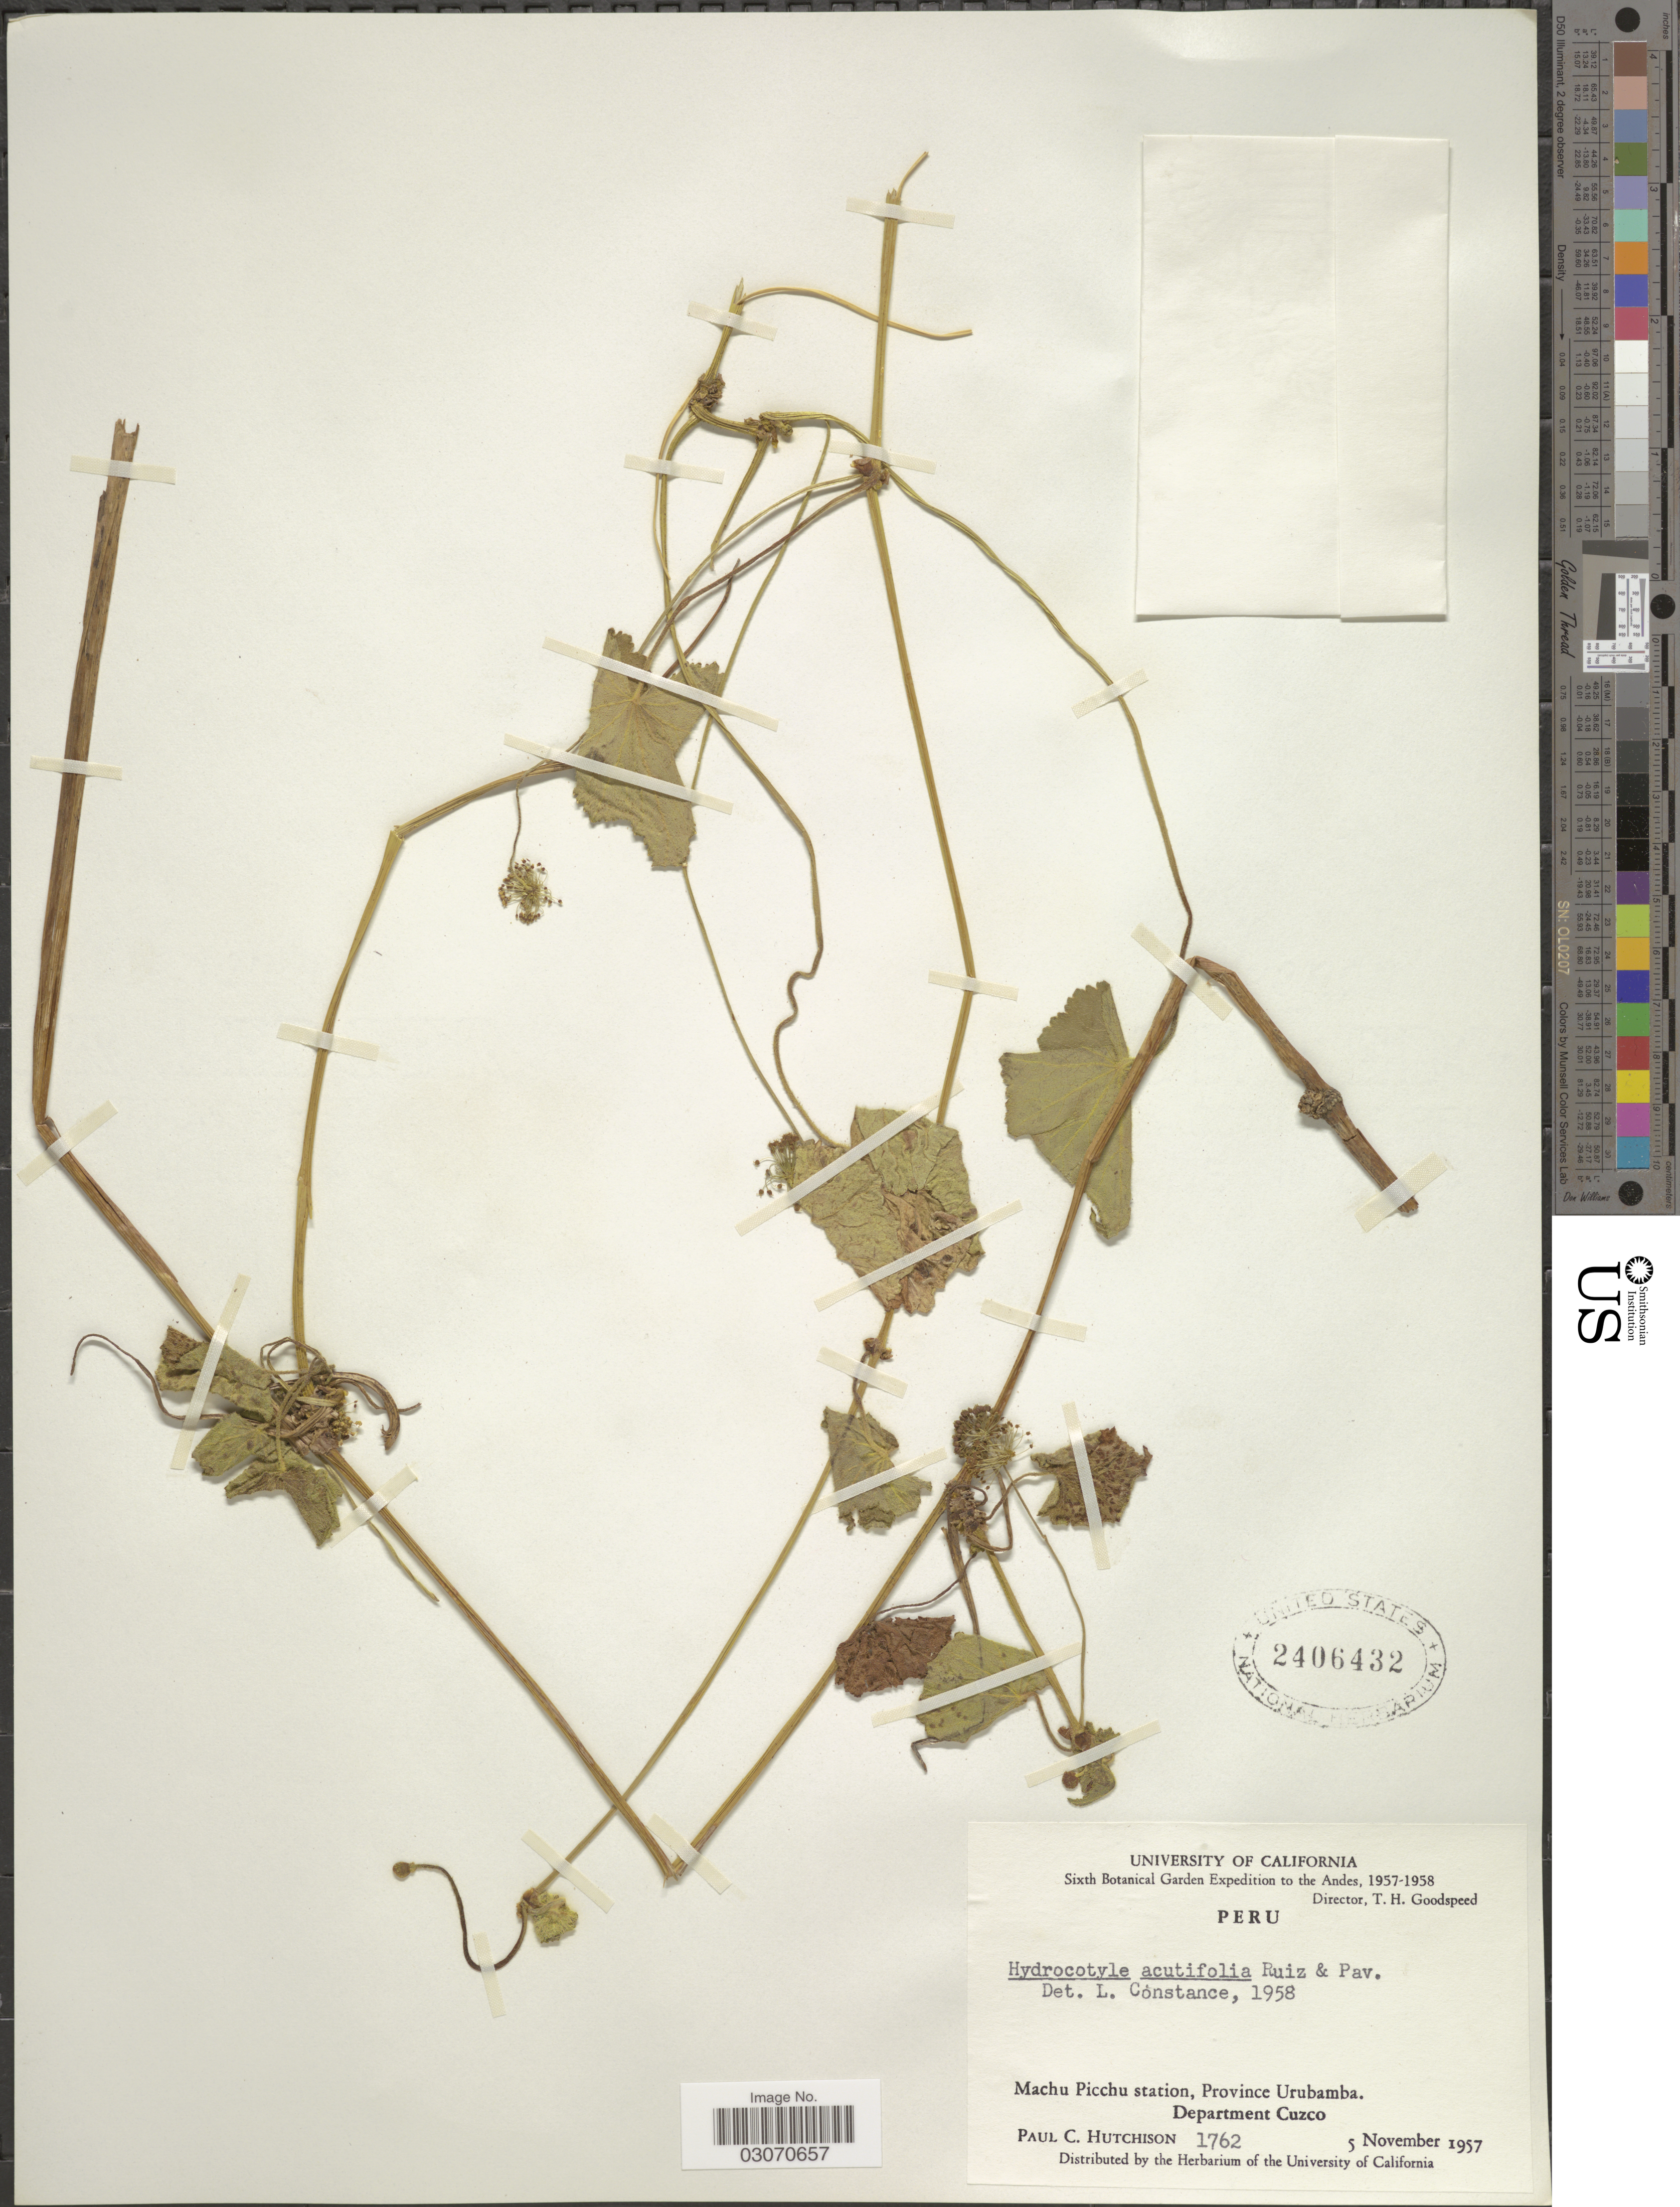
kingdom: Plantae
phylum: Tracheophyta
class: Magnoliopsida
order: Apiales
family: Araliaceae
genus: Hydrocotyle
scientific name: Hydrocotyle acutifolia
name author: Ruiz & Pav.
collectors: P. C. Hutchison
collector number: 1762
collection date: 1957-11-05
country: Peru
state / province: Cusco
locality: The Andes, Machu Picchu station, Province Urubamba. Department Cuzco.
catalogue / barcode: US 2406432